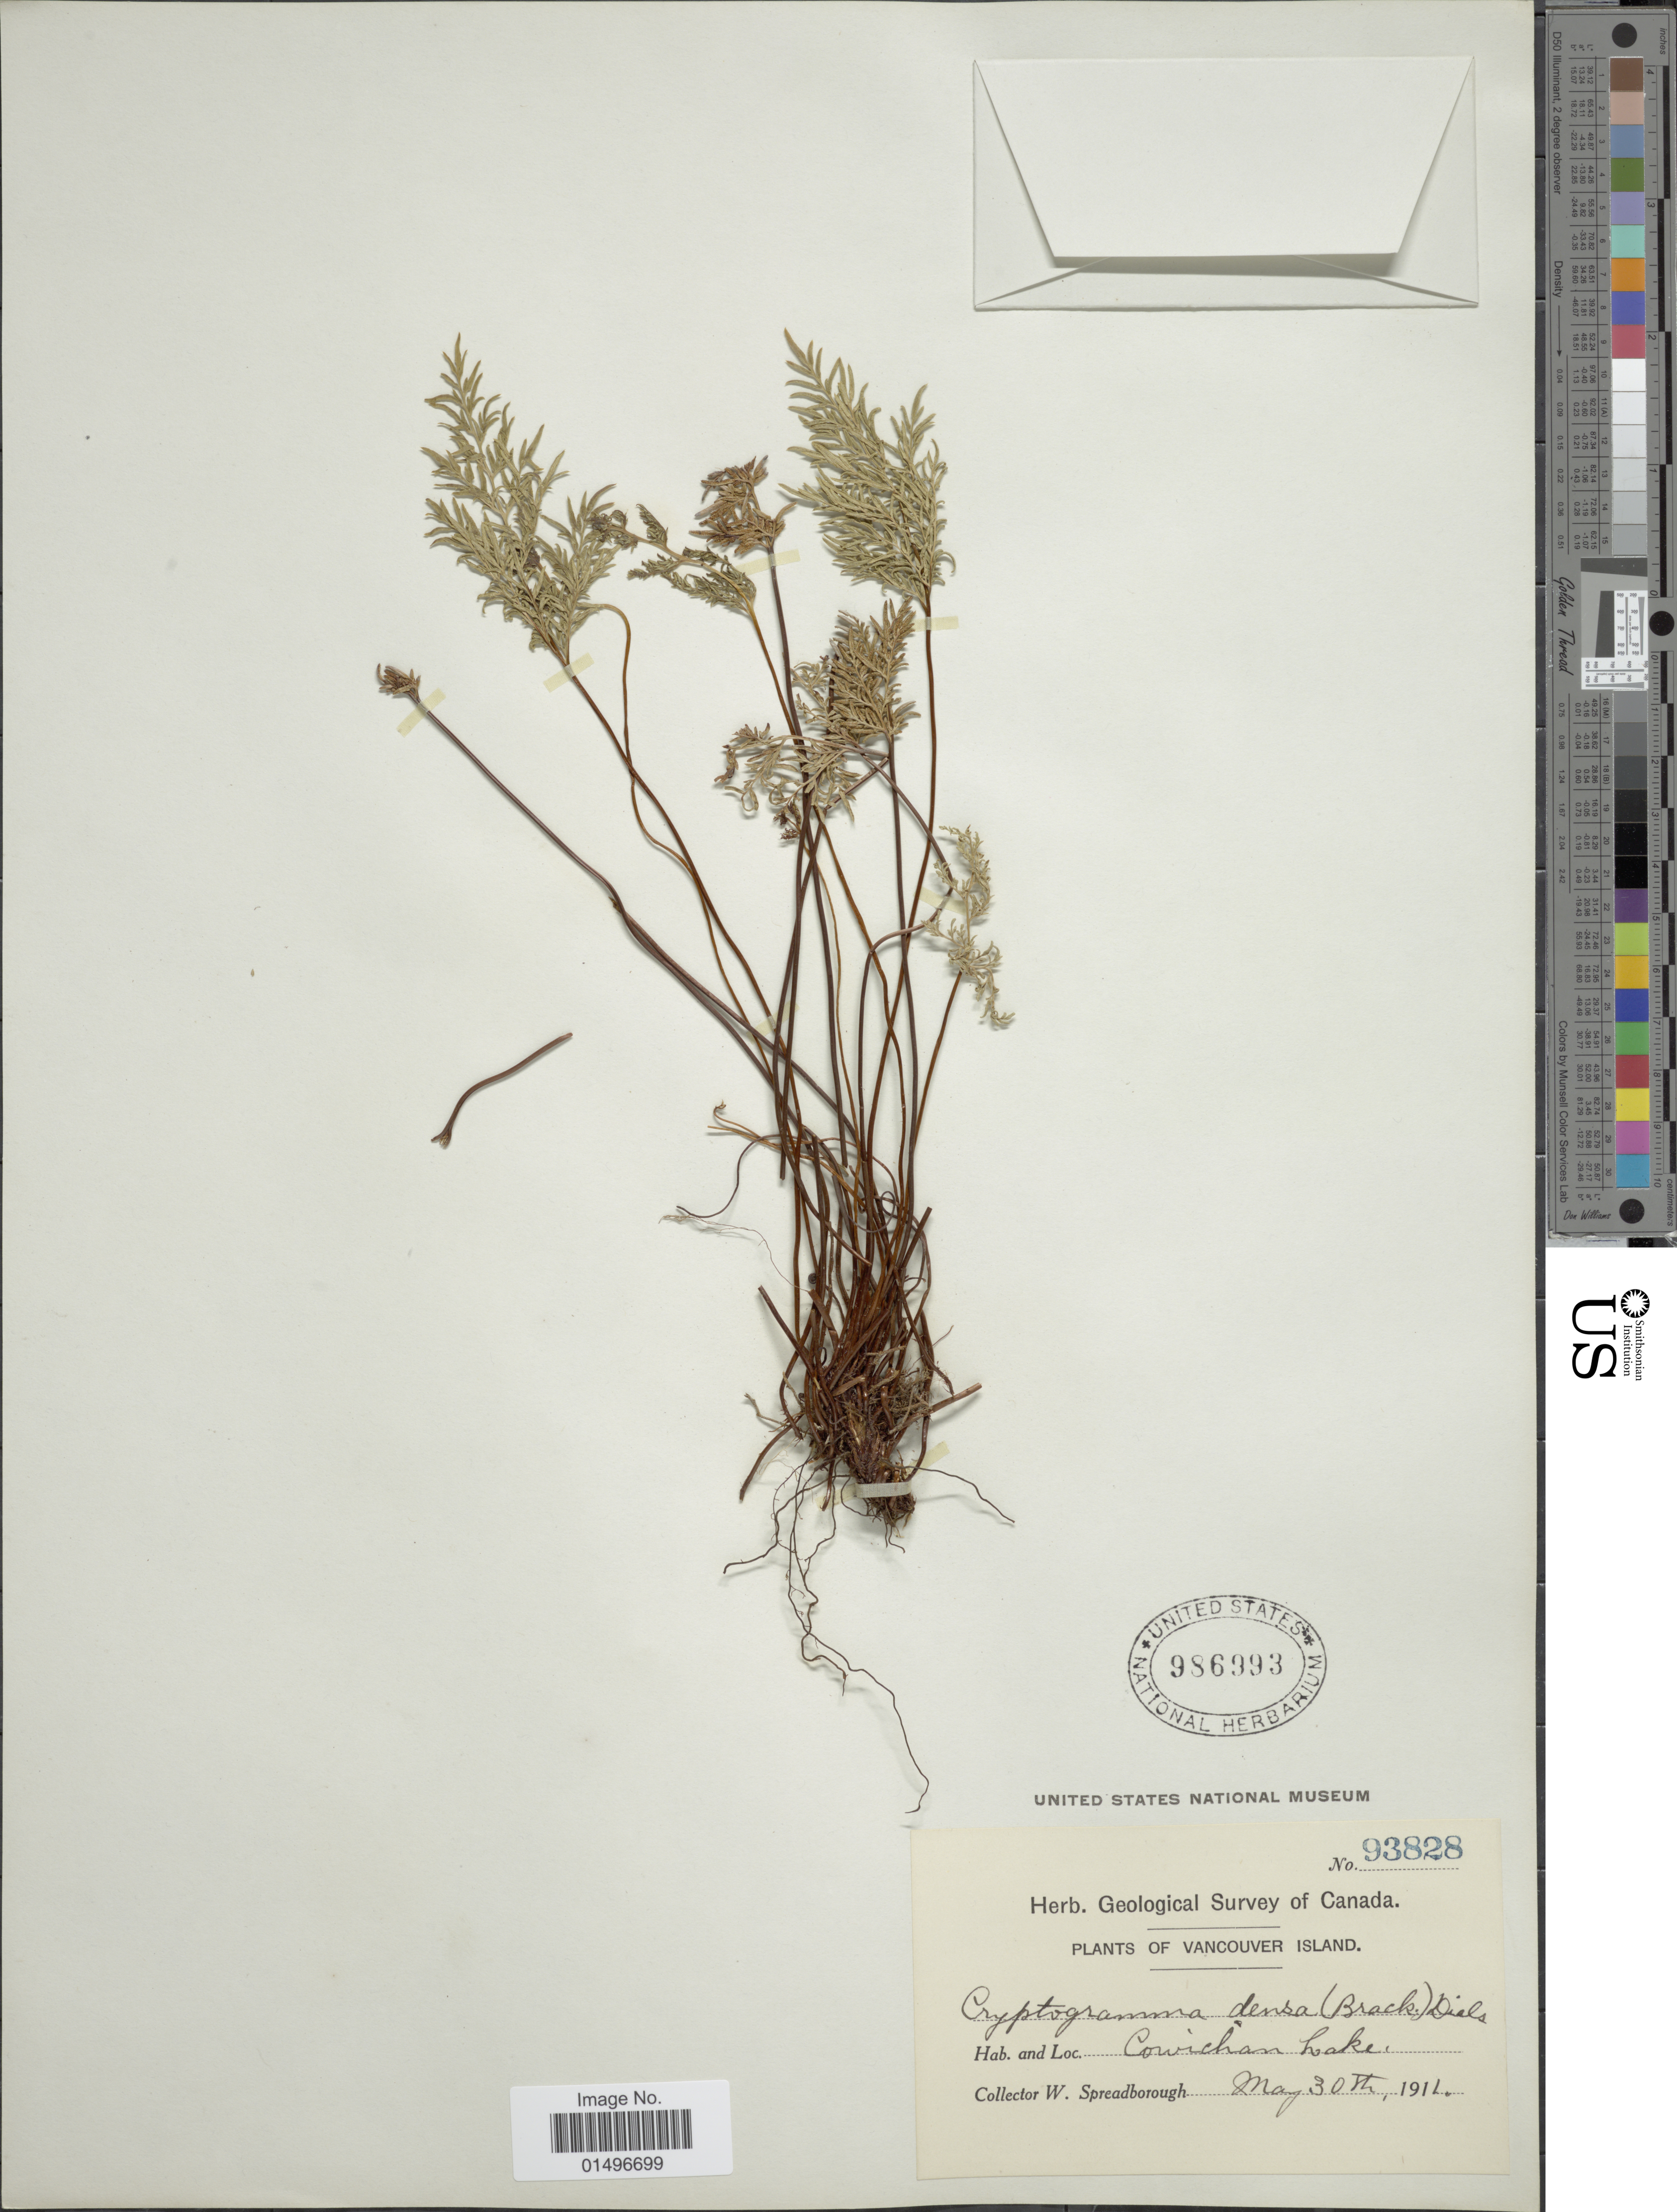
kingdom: Plantae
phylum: Tracheophyta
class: Polypodiopsida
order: Polypodiales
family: Pteridaceae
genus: Aspidotis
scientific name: Aspidotis densa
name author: (Brack.) Lellinger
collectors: W. Spreadborough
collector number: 93828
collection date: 1911-05-30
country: Canada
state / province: British Columbia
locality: Vancouver Island, Cowichan Lake.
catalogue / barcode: US 986993